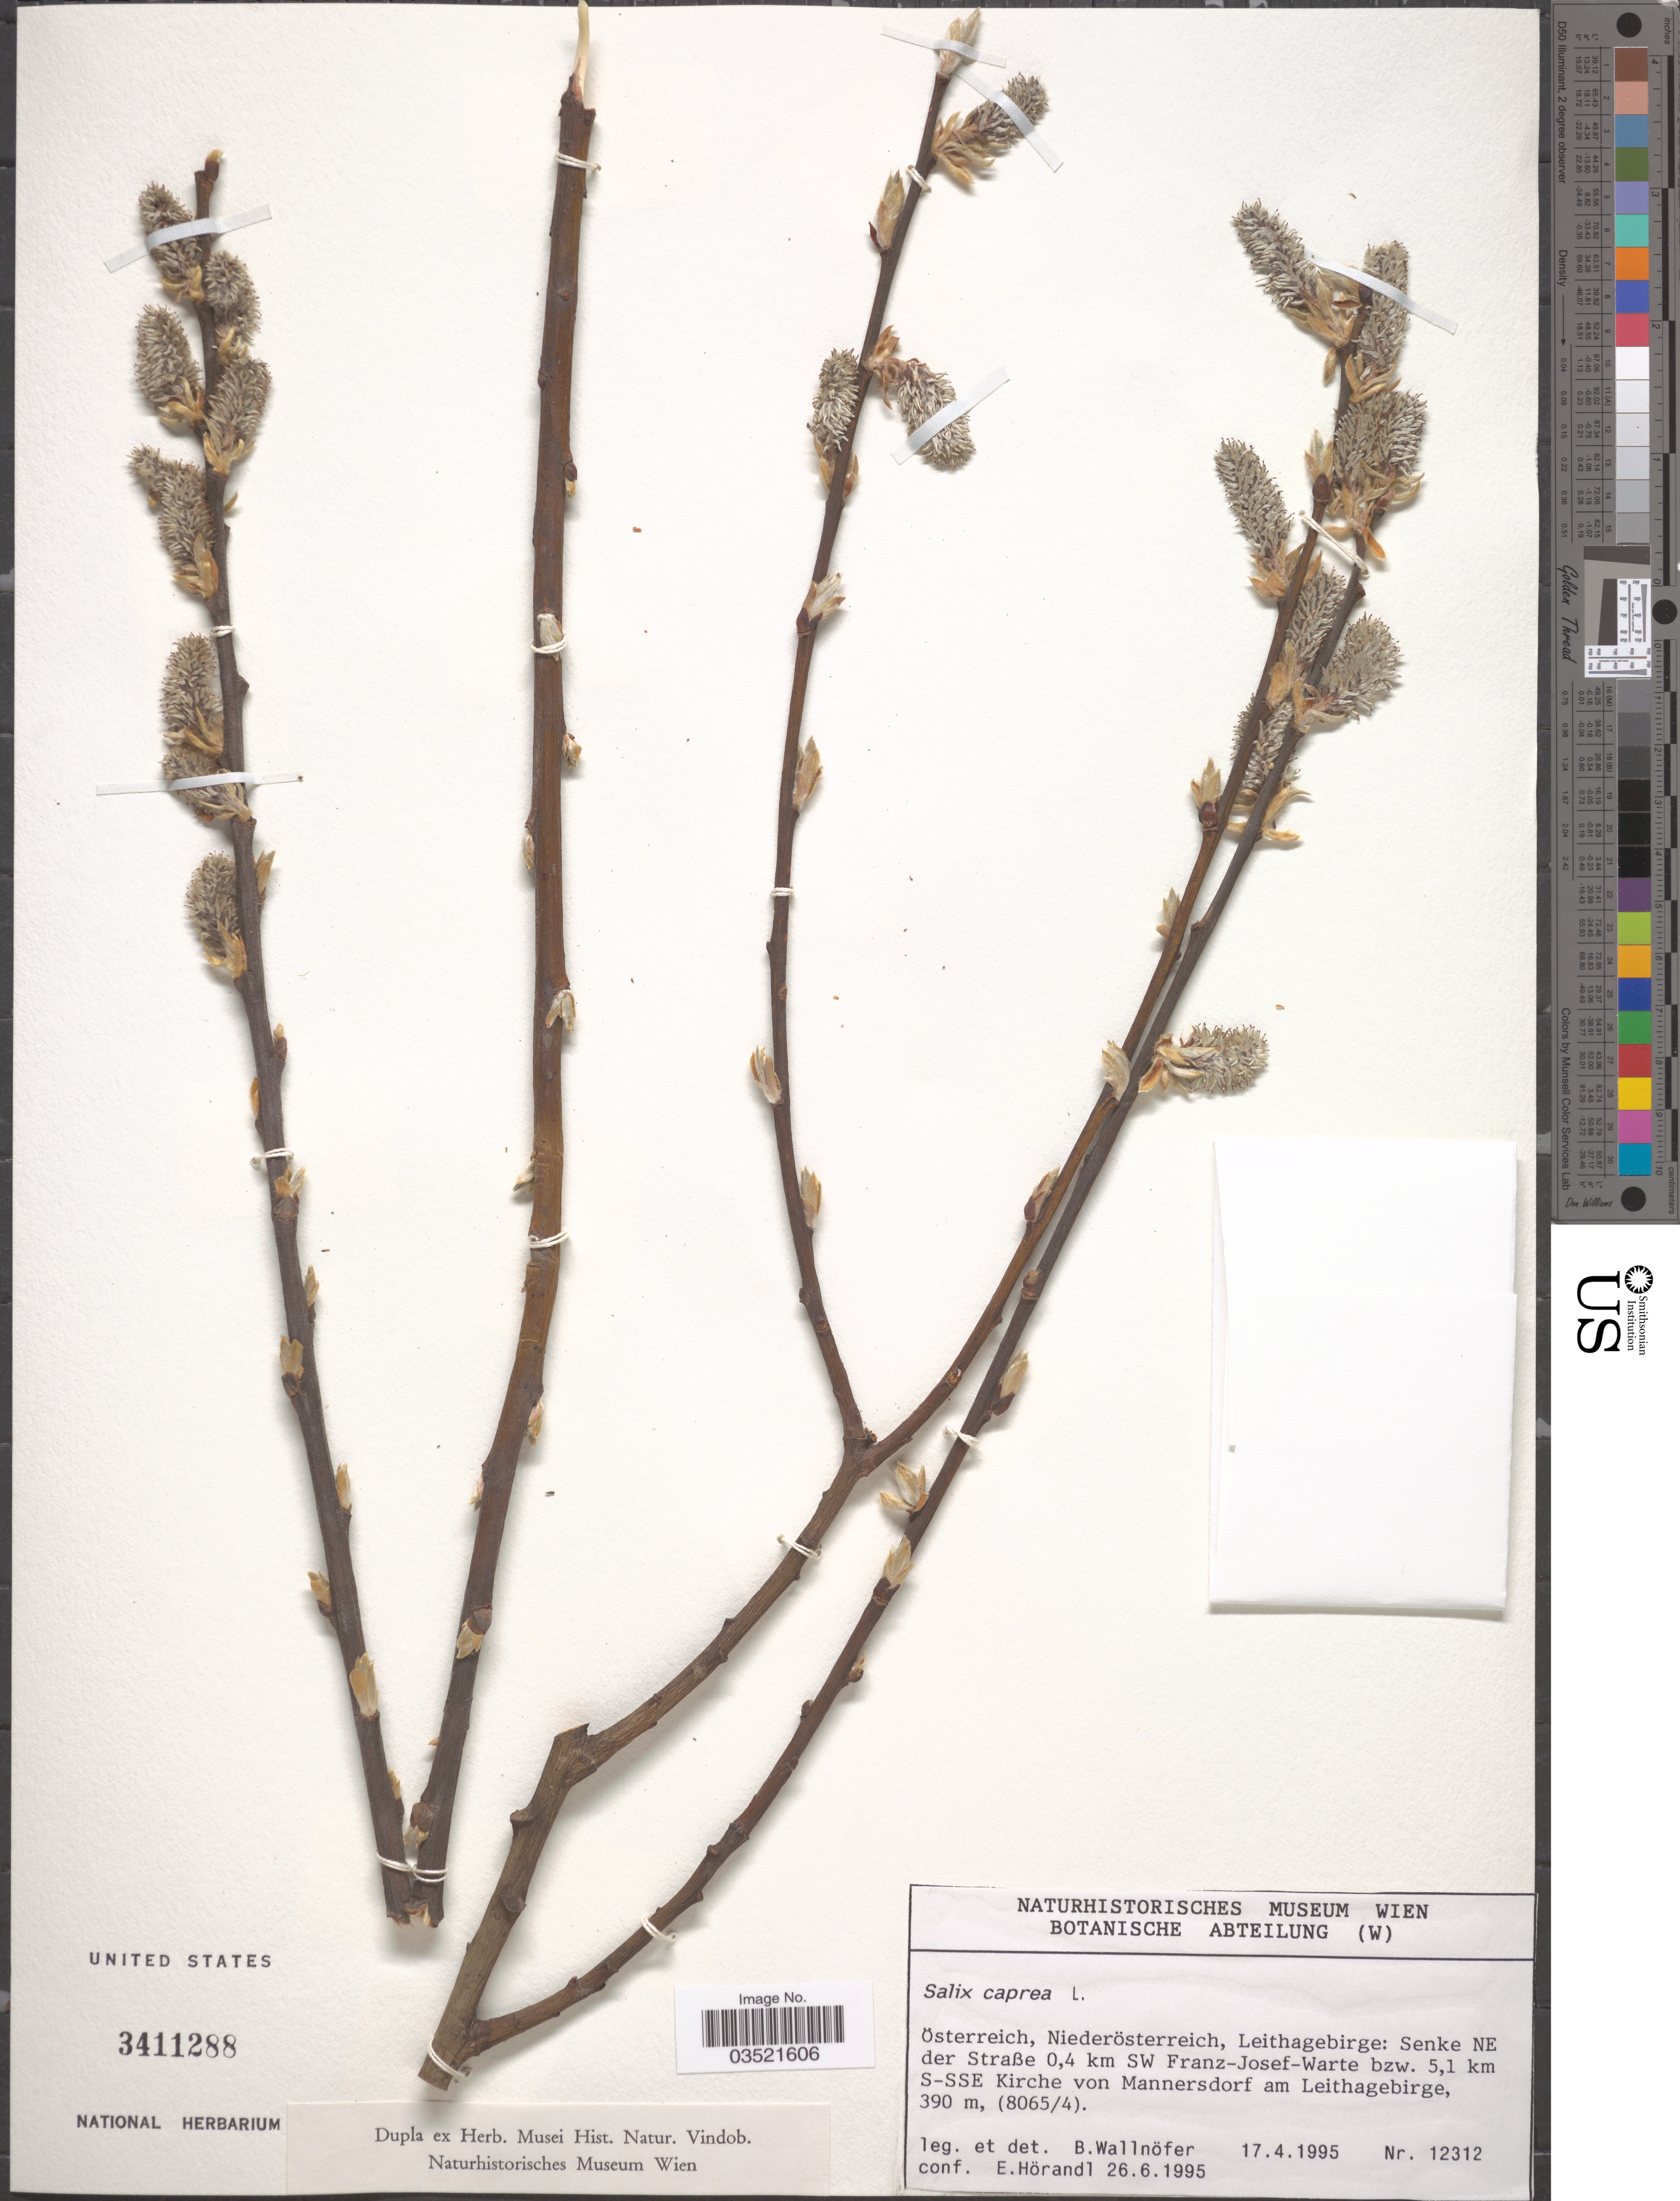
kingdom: Plantae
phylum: Tracheophyta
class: Magnoliopsida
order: Malpighiales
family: Salicaceae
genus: Salix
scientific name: Salix caprea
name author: L.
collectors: B. Wallnöfer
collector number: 12312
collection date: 1995-04-17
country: Austria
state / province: Niederosterreich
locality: Österreich, Leithagebirge: Senke NE der Straße 0,4 km SW Franz-Josef-Warte bzw. 5,1 km S-SSE Kirche von Mannersdorf am Leithagebirge (8065/4).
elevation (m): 390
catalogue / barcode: US 3411288